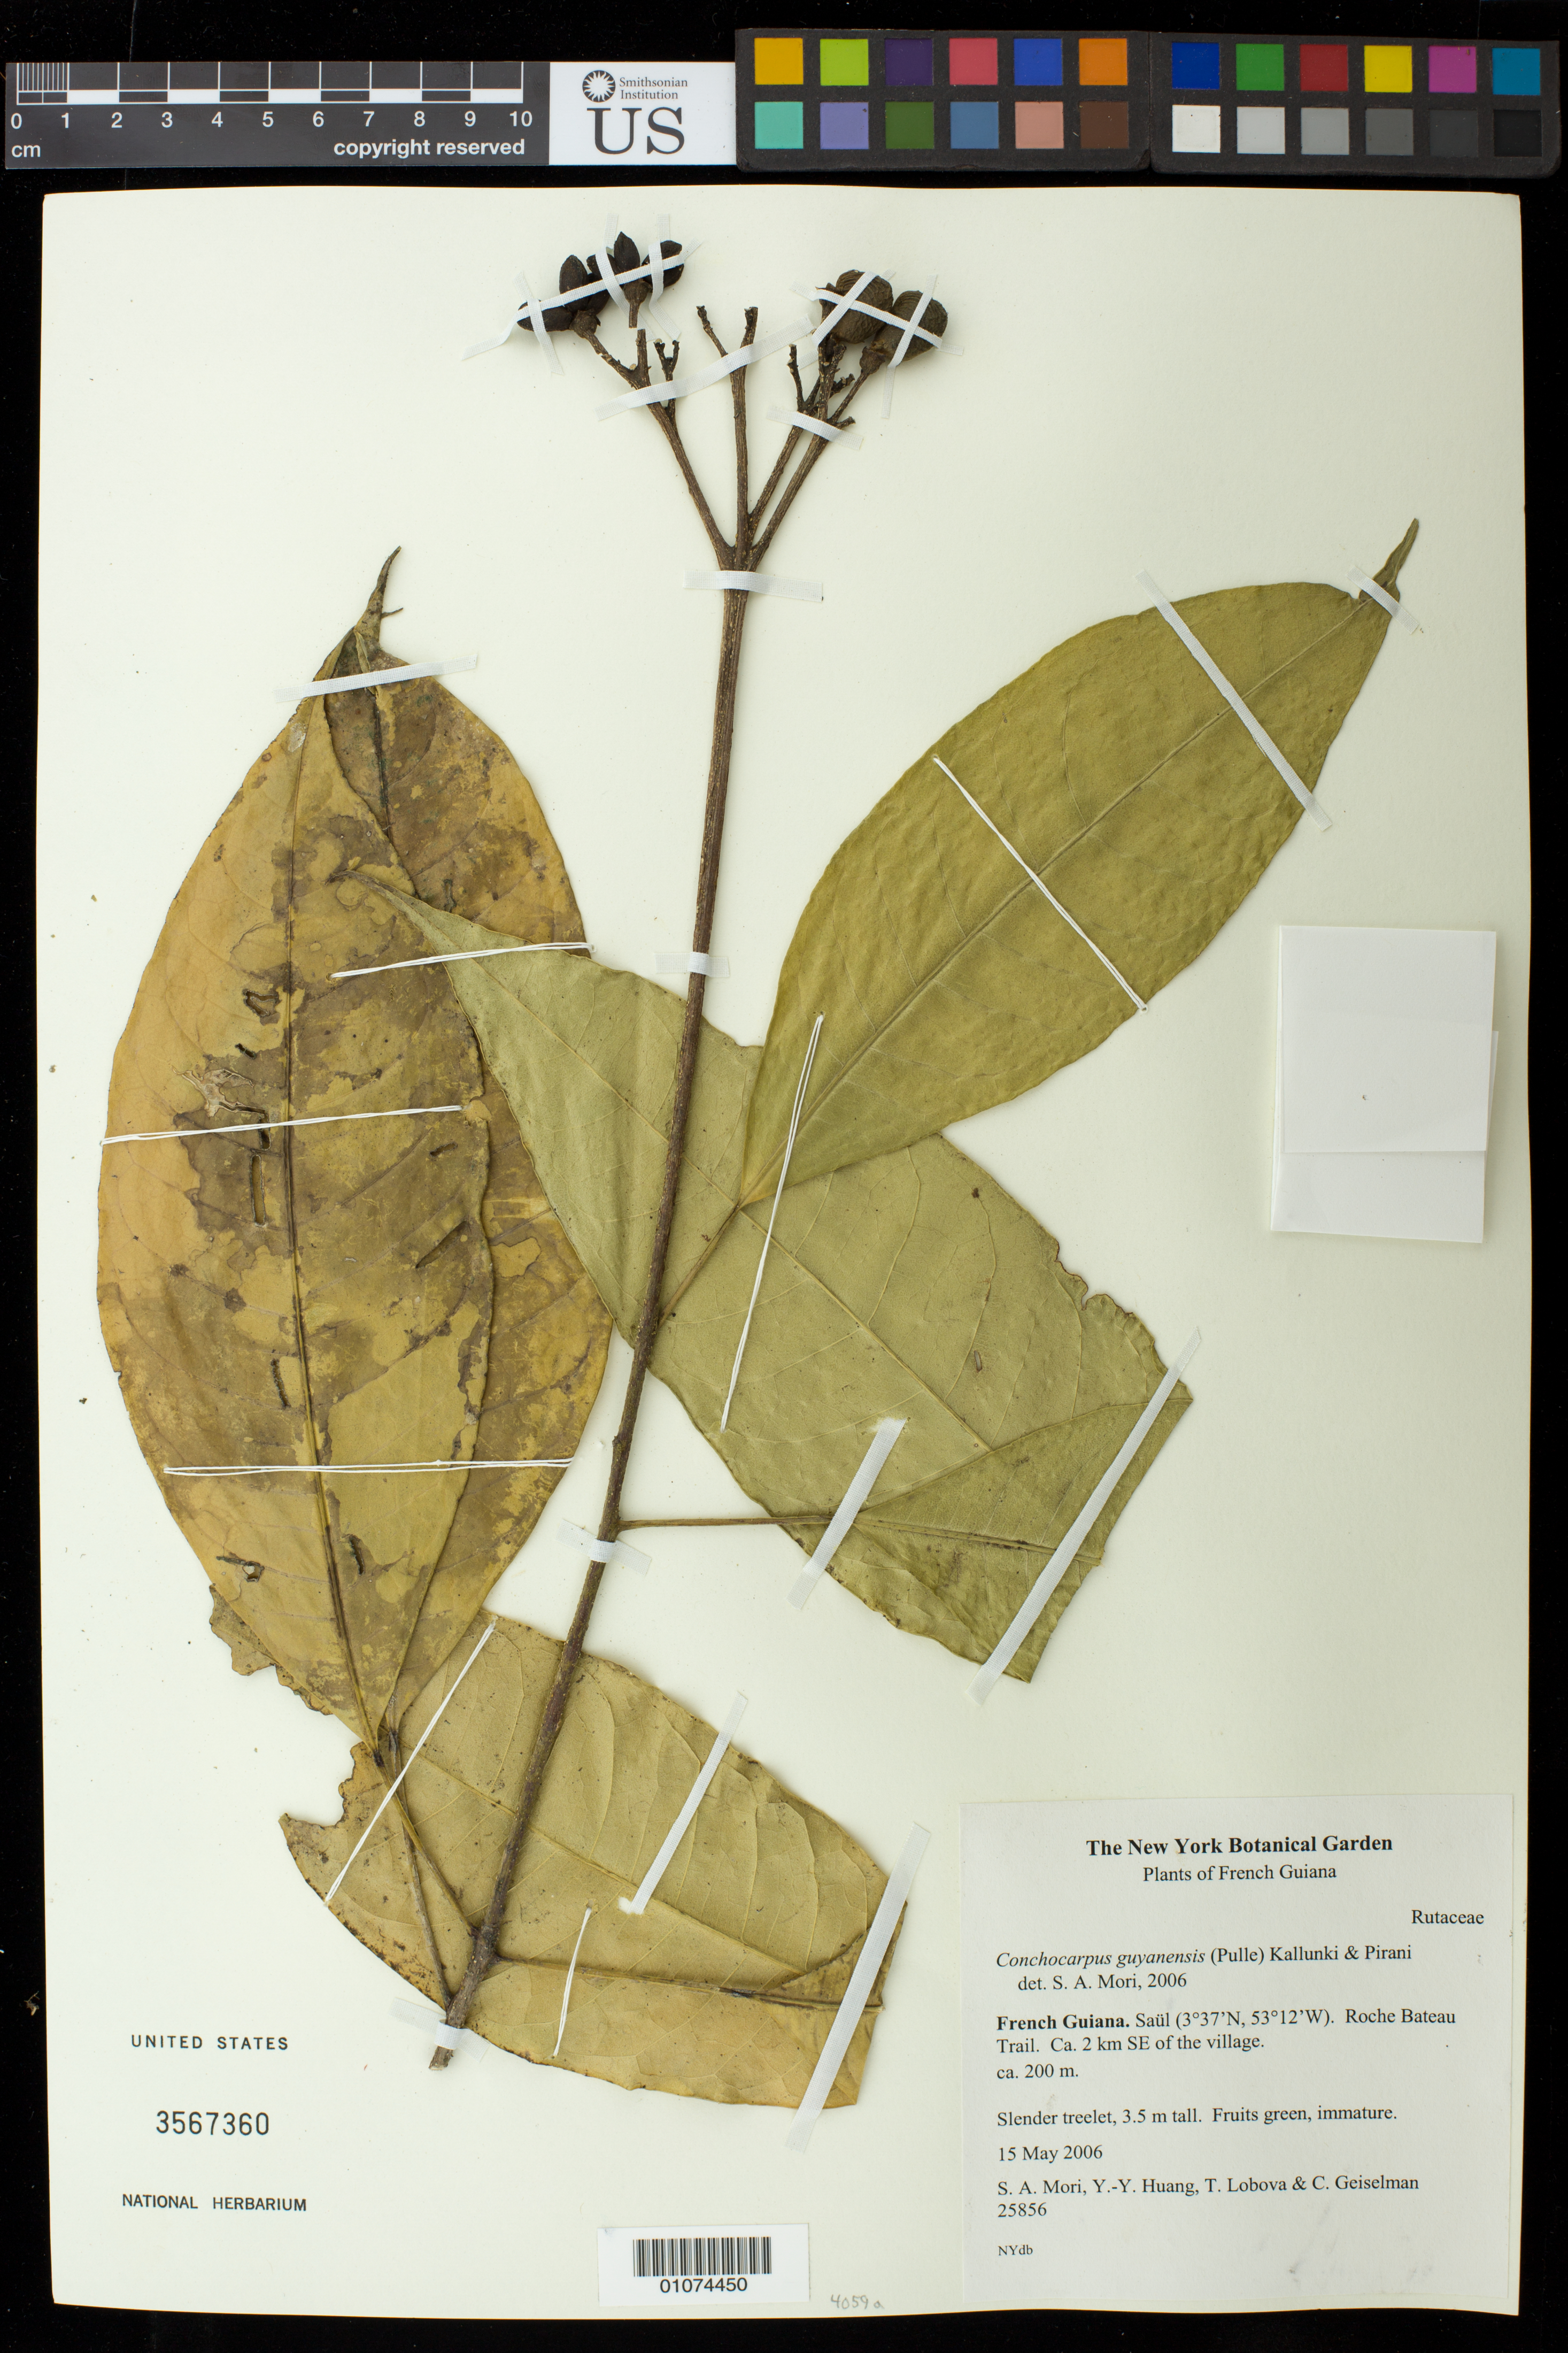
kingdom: Plantae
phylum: Tracheophyta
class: Magnoliopsida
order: Sapindales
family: Rutaceae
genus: Conchocarpus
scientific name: Conchocarpus guyanensis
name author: (Pulle) Kallunki & Pirani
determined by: Mori, Scott A.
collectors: S. Mori, Y. Huang, T. Lobova & C. Geiselman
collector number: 25856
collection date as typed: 15-May-06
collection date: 2006-05-15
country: French Guiana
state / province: Saint-Laurent-du-Maroni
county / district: Saül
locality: Roche Bateau Trail. Ca. 2 km SE of the village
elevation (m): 200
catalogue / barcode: US 3567360